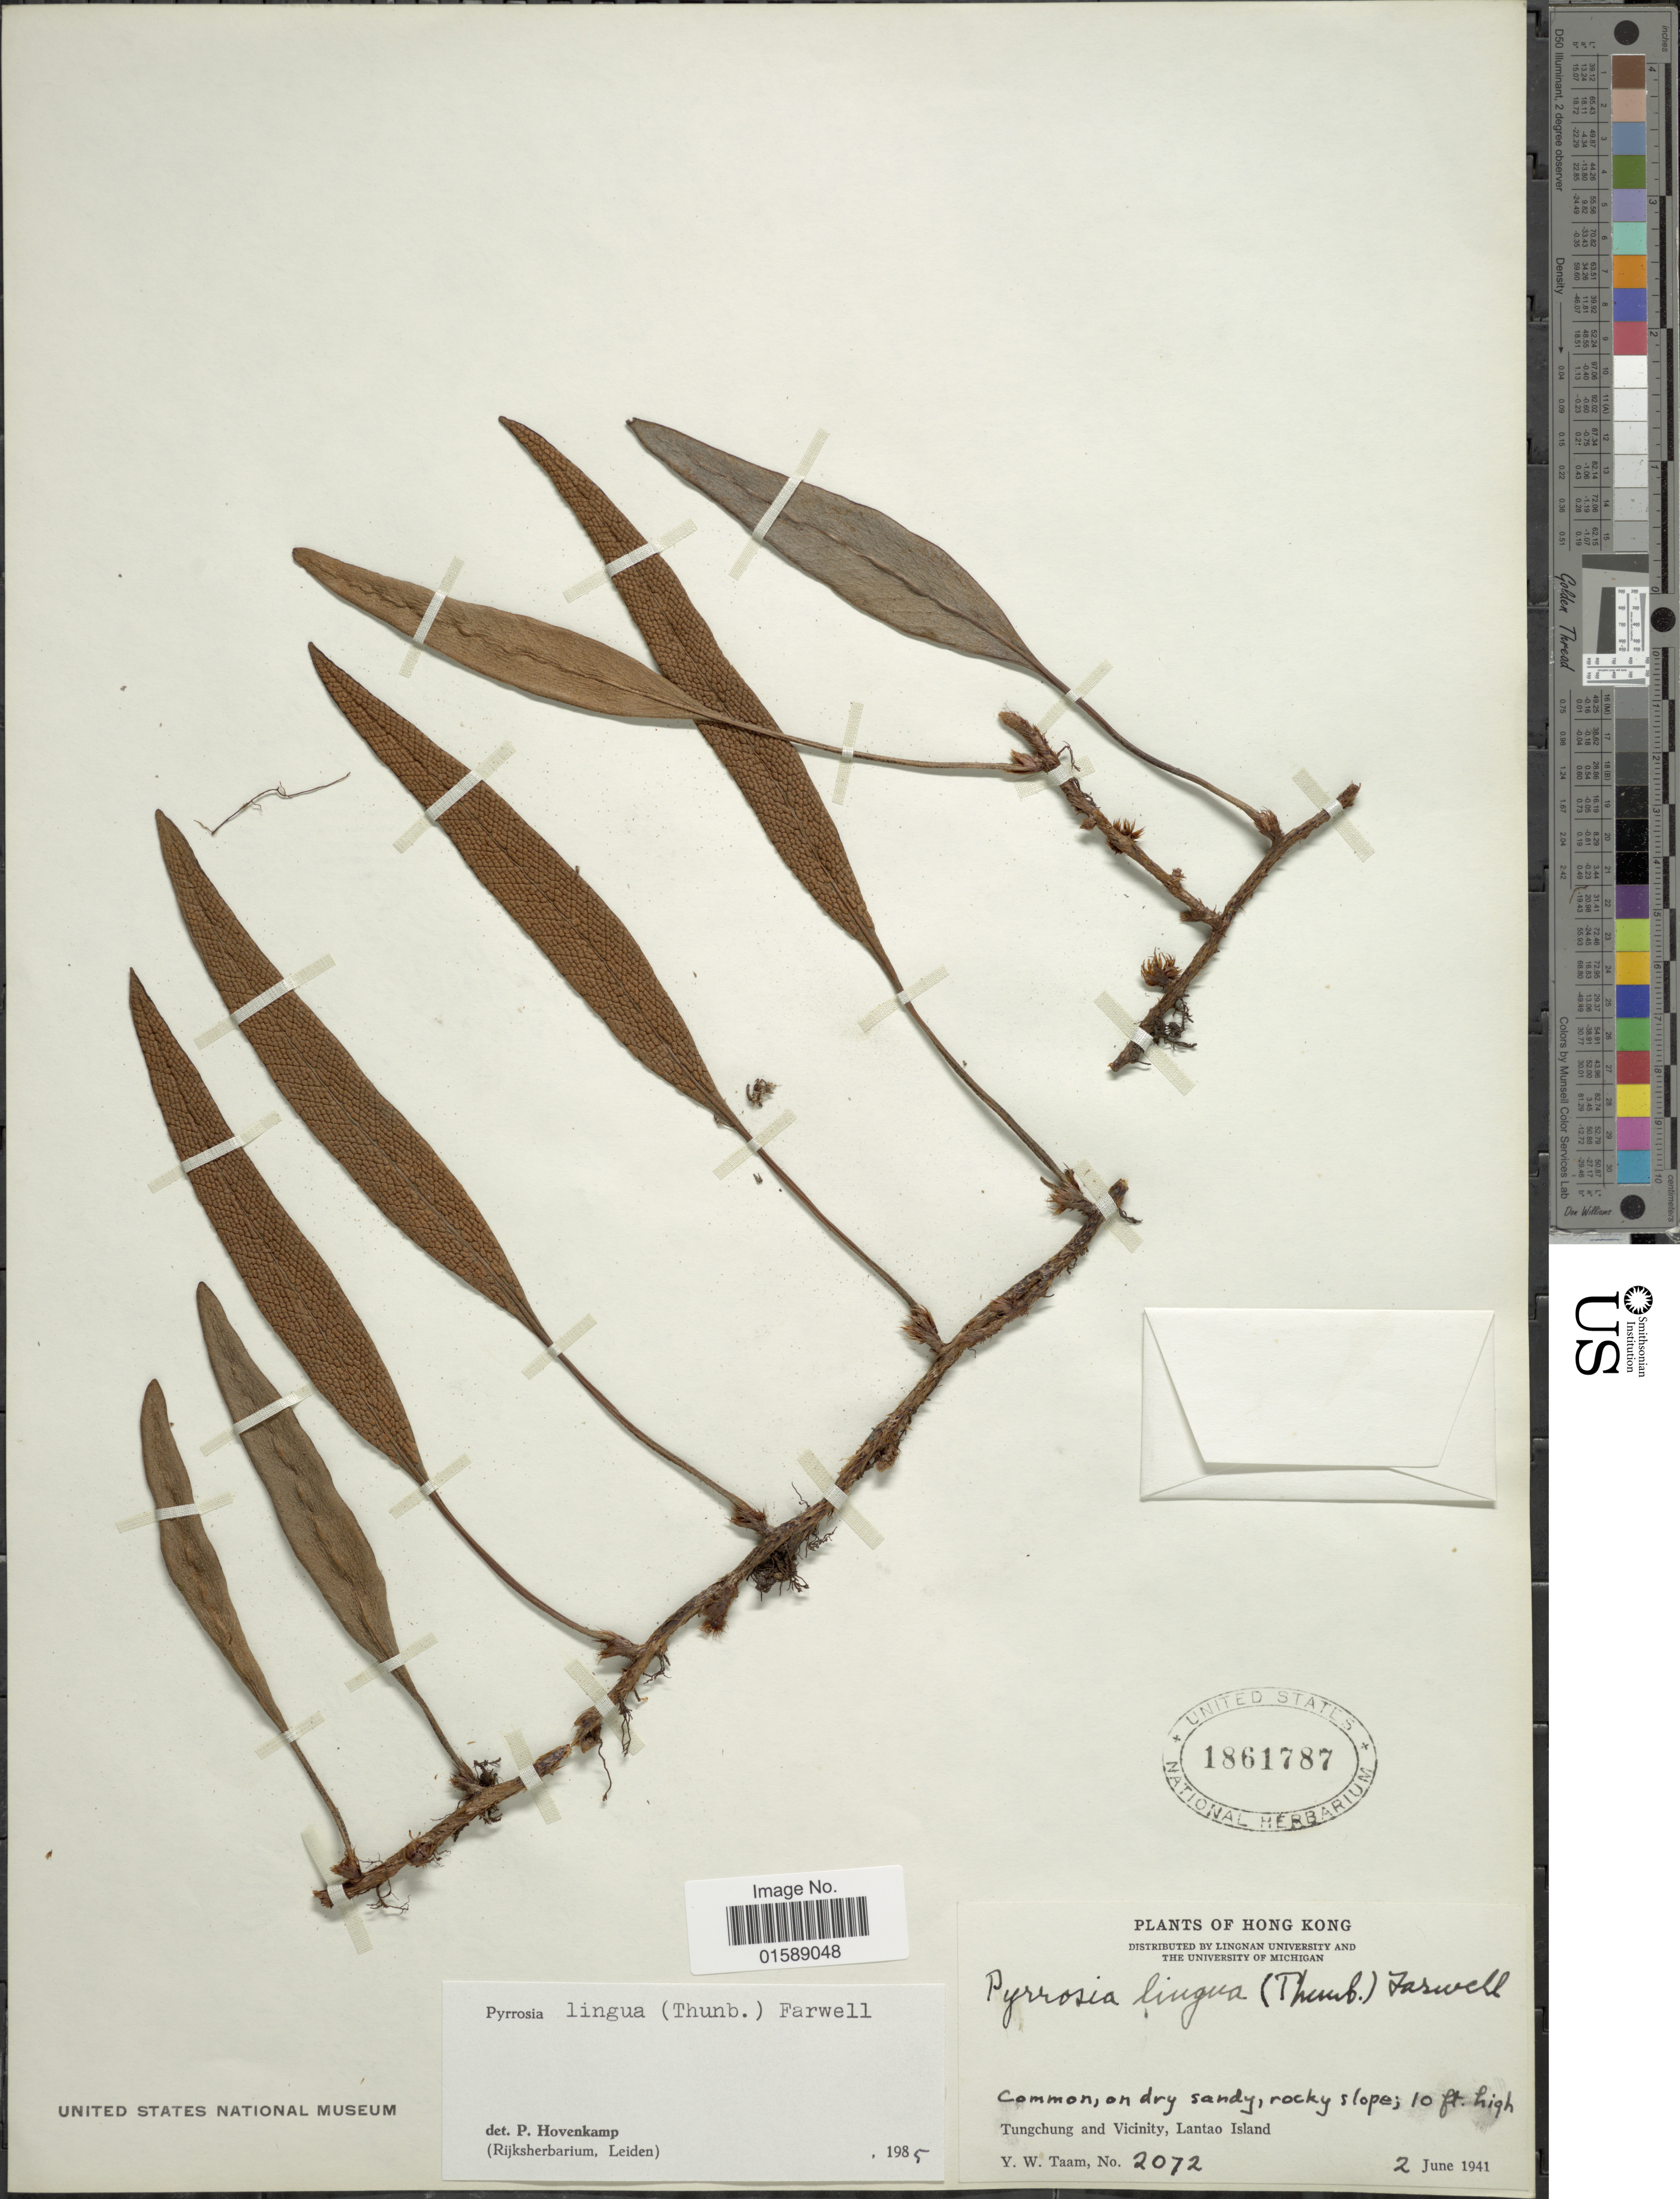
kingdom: Plantae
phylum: Tracheophyta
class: Polypodiopsida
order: Polypodiales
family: Polypodiaceae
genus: Pyrrosia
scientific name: Pyrrosia lingua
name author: (Thurb.) Farw.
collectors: Y. W. Taam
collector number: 2072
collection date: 1941-06-02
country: China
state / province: Hong Kong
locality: Tungchung and Vicinity, Lantao Island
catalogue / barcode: US 1861787